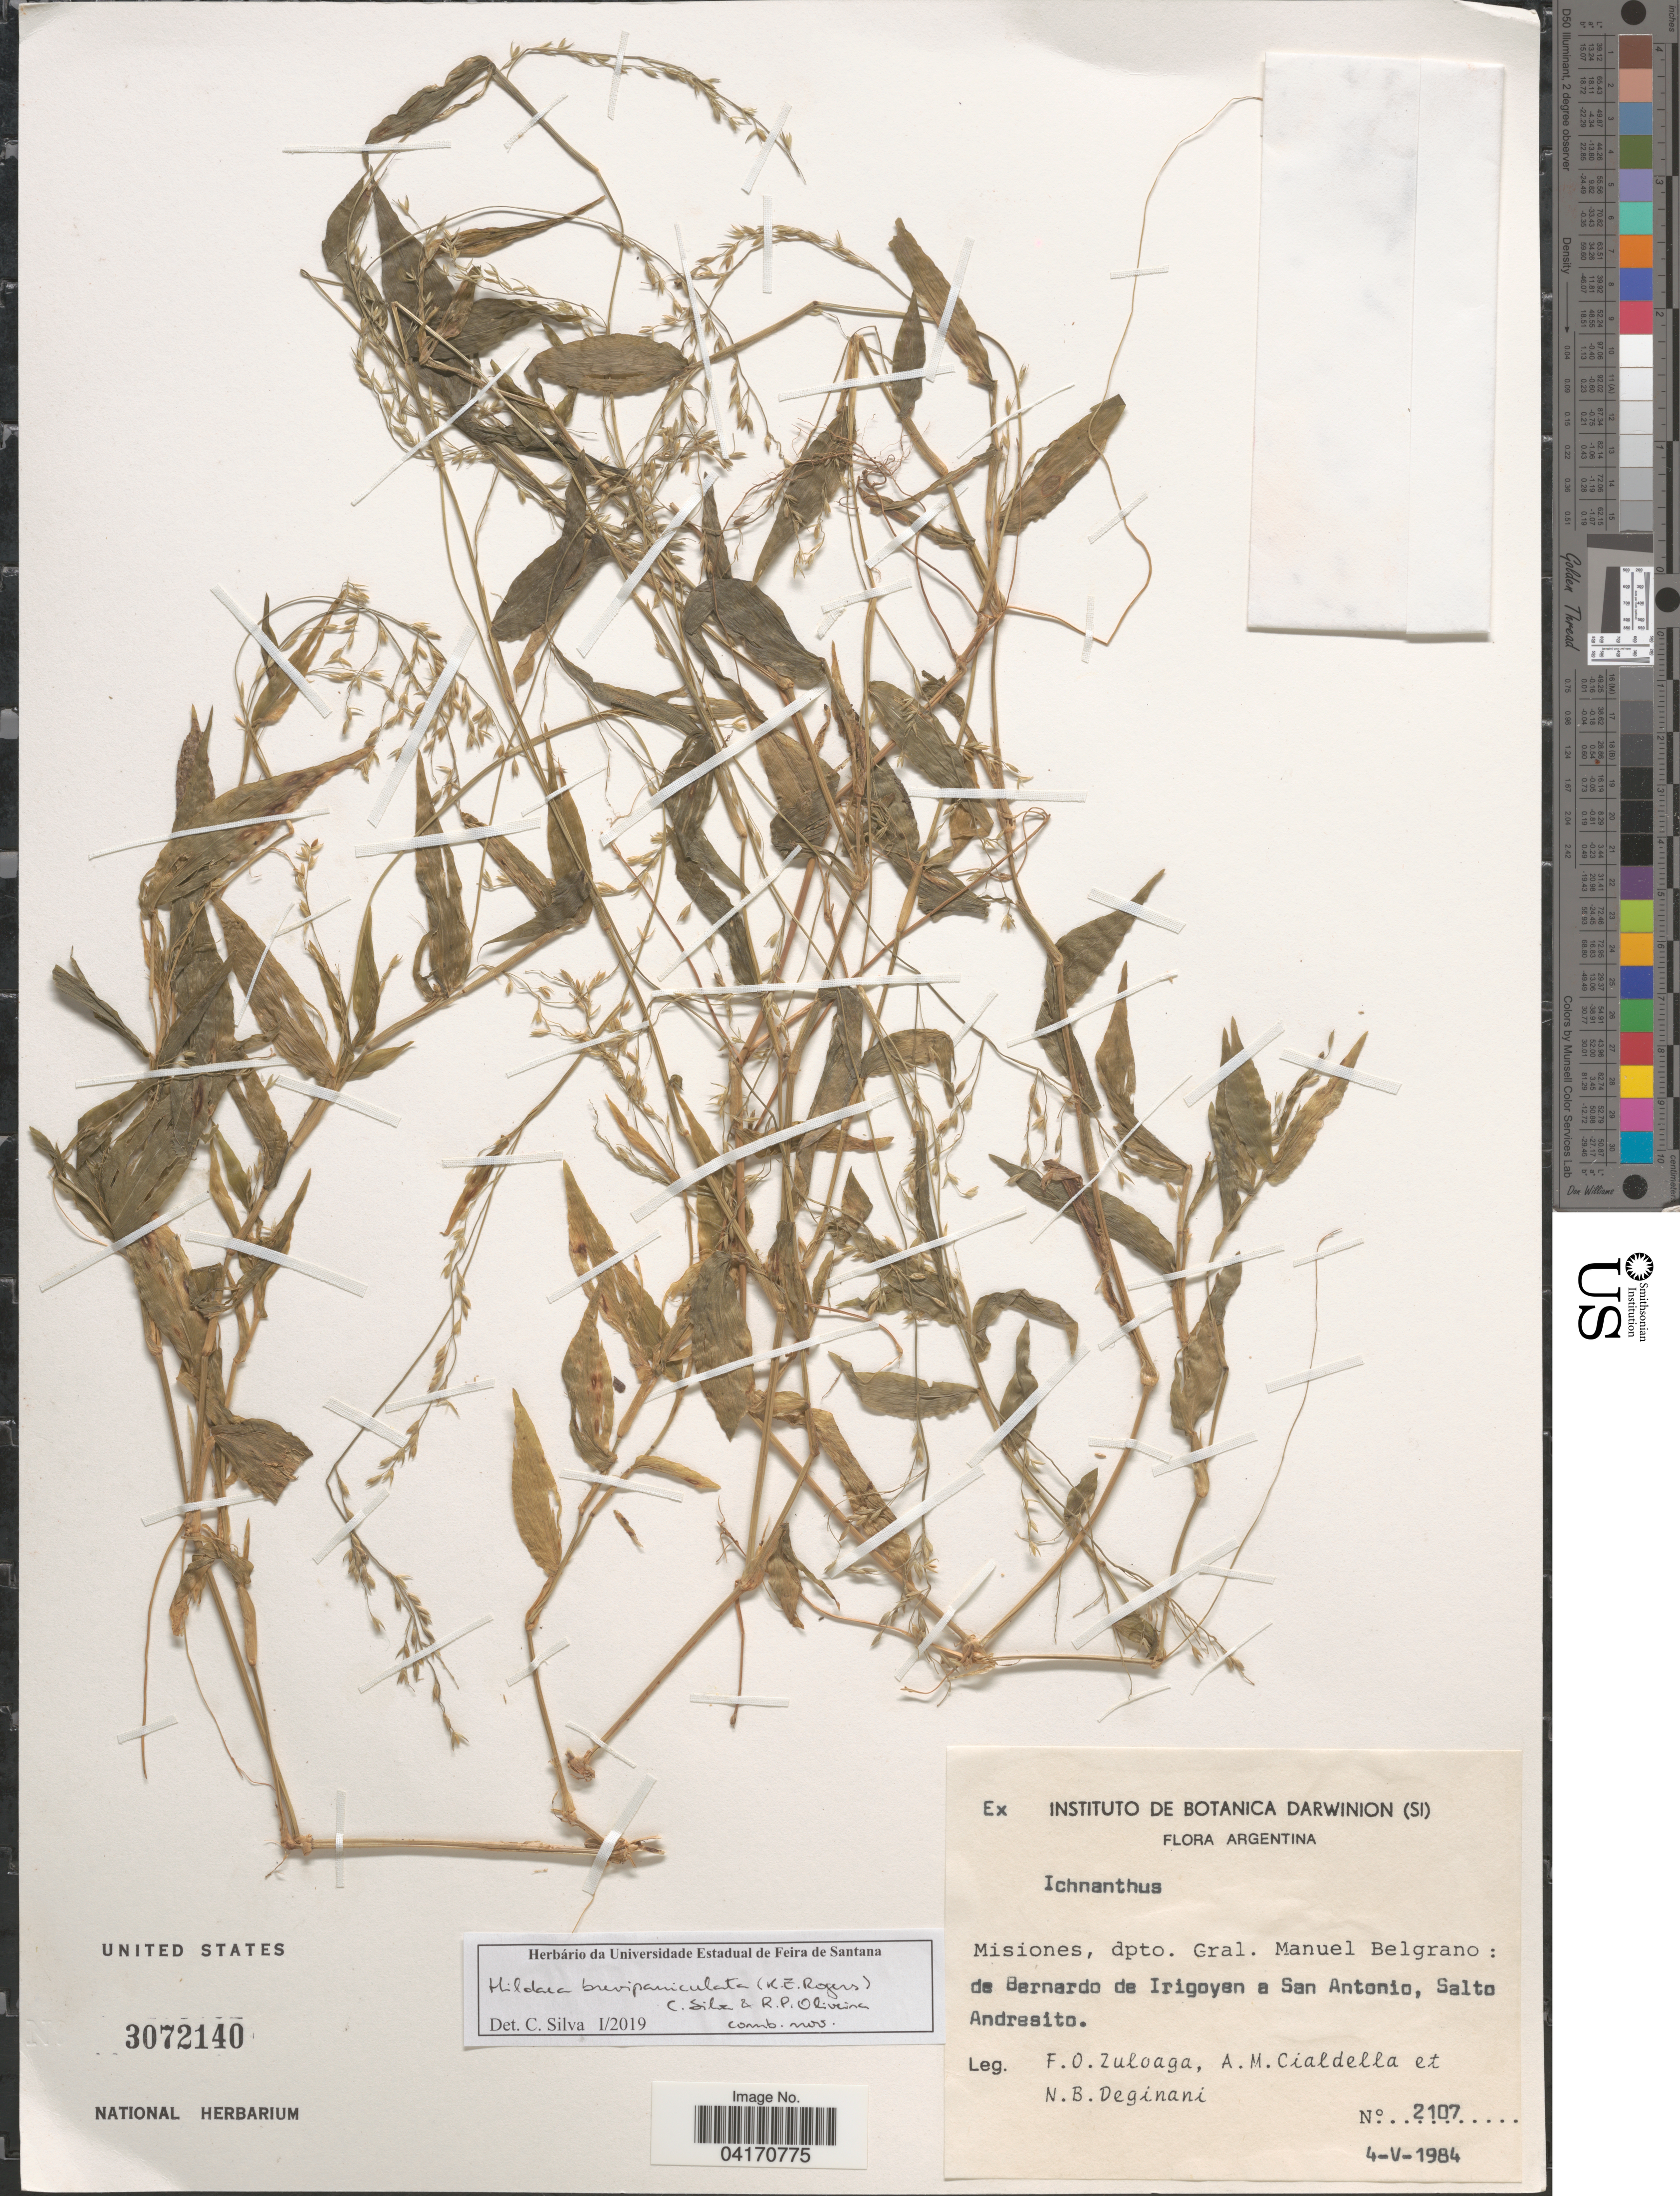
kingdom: Plantae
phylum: Tracheophyta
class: Liliopsida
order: Poales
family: Poaceae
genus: Hildaea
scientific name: Hildaea brevipaniculata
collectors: F. O. Zuloaga, A. M. Cialdella & N. Deginani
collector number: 2107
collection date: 1984-05-04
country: Argentina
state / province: Misiones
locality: Dpto. Gral. Manuel Belgrano: de Bernardo de Irigoyan a San Antonio, Salto Andresito.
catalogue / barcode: US 3072140